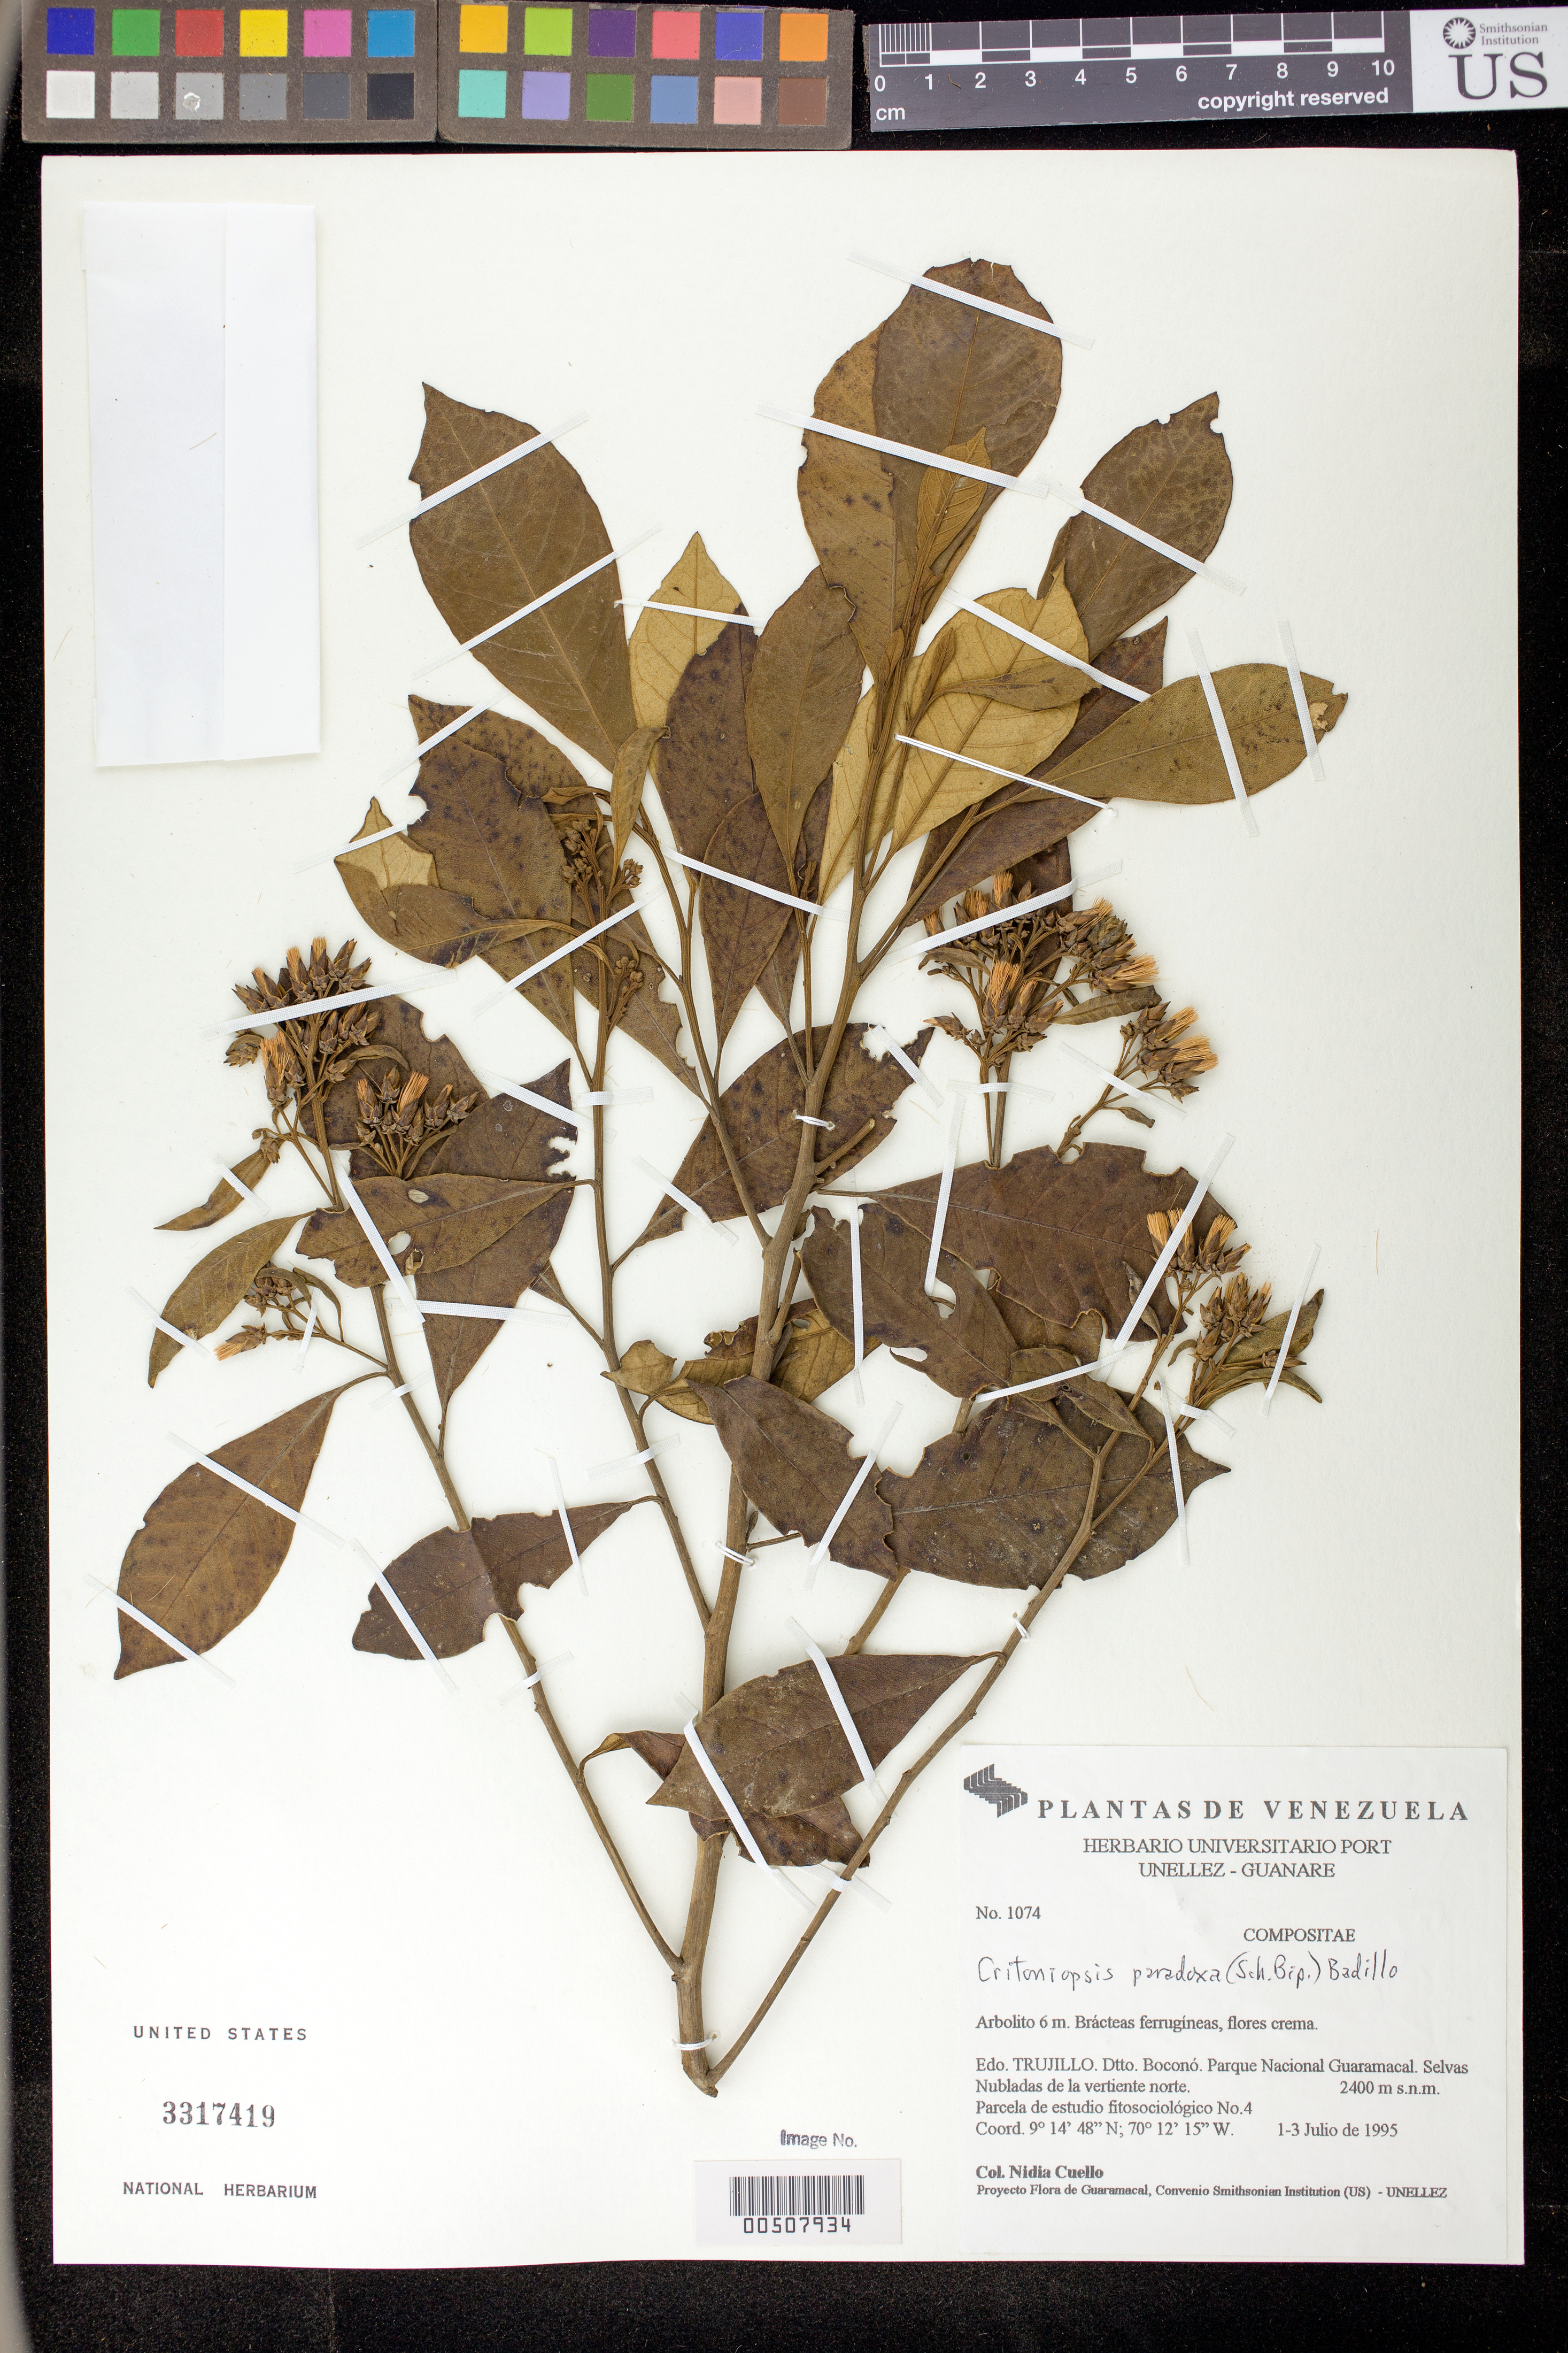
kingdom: Plantae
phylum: Tracheophyta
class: Magnoliopsida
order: Asterales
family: Asteraceae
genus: Critoniopsis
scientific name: Critoniopsis paradoxa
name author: (Sch. Bip.) V.M. Badillo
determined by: Robinson, Harold E., (US)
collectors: N. L. Cuello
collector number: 1074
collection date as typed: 01 Jul 1995 to 03 Jul 1995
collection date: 1995-07-01/1995-07-03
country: Venezuela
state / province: Trujillo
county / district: Boconó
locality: Parque Nacional Guaramacal. Vertiente N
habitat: Selvas Nubladas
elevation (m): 2400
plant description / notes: PORT, TEX, US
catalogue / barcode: US 3317419